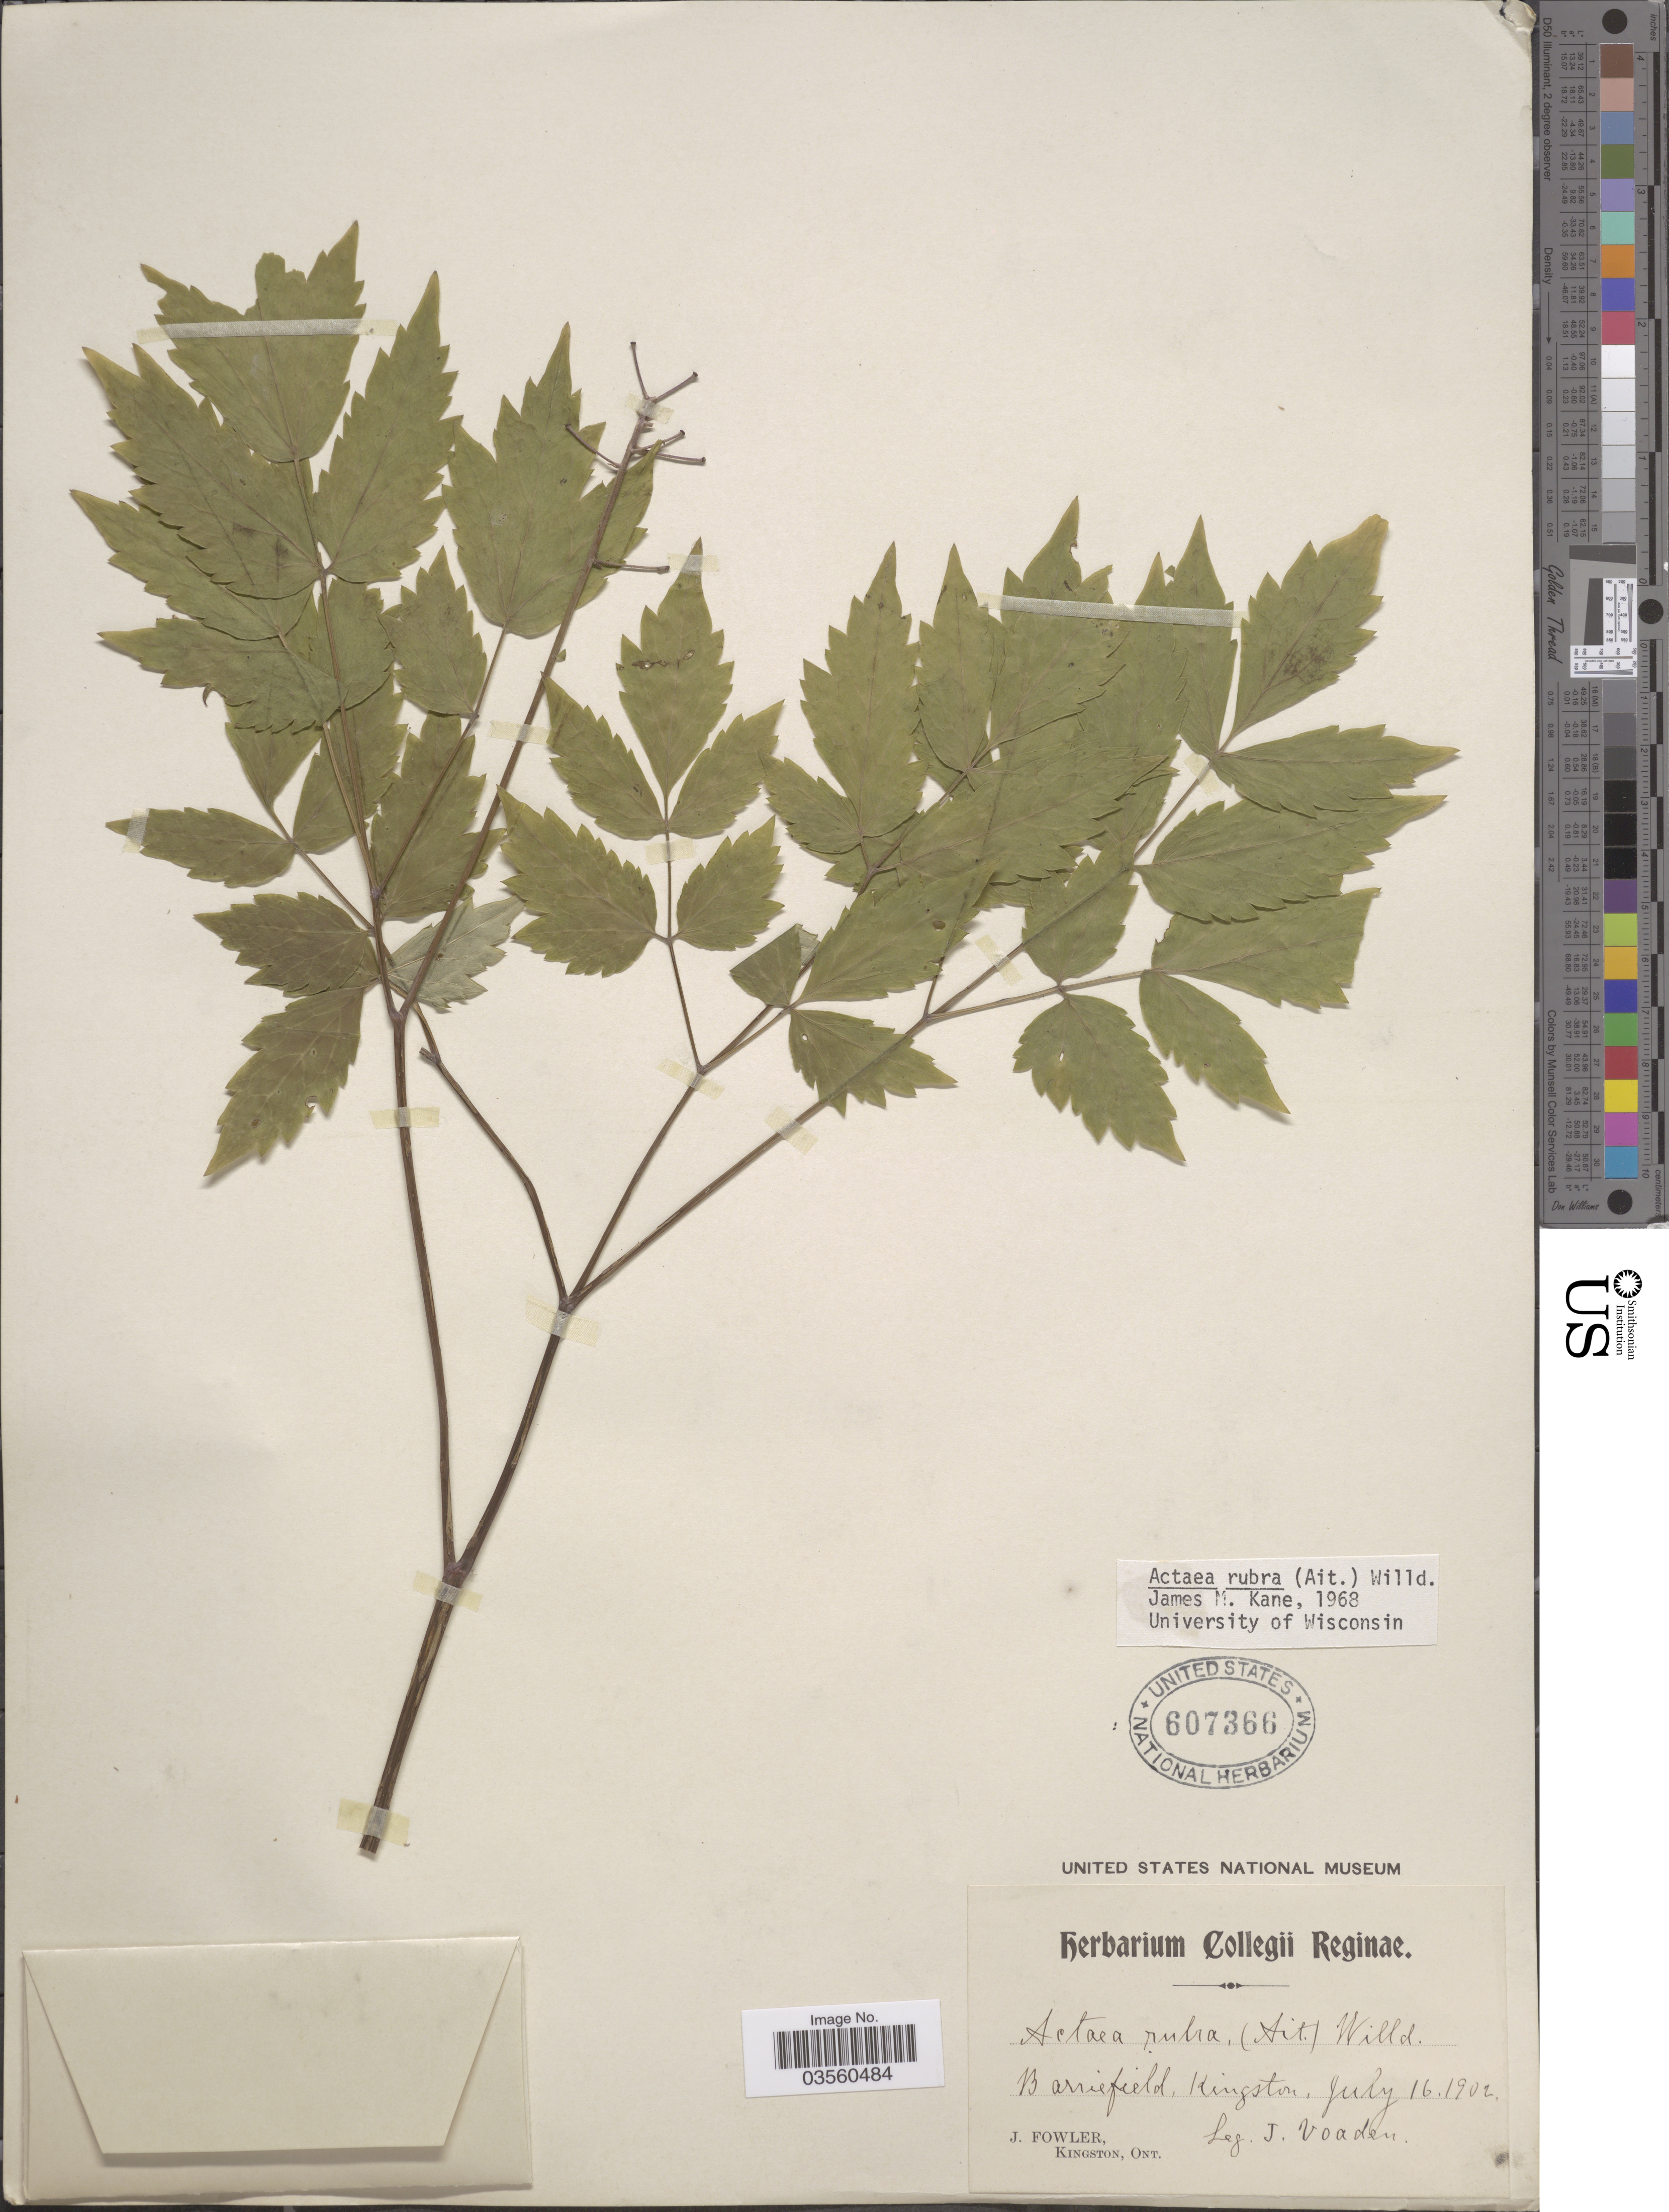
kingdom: Plantae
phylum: Tracheophyta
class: Magnoliopsida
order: Ranunculales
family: Ranunculaceae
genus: Actaea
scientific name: Actaea rubra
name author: (Aiton) Willd.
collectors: J. Voaden & J. Fowler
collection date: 1902-07-16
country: Canada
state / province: Ontario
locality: Barriefield, Kingston.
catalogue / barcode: US 607366